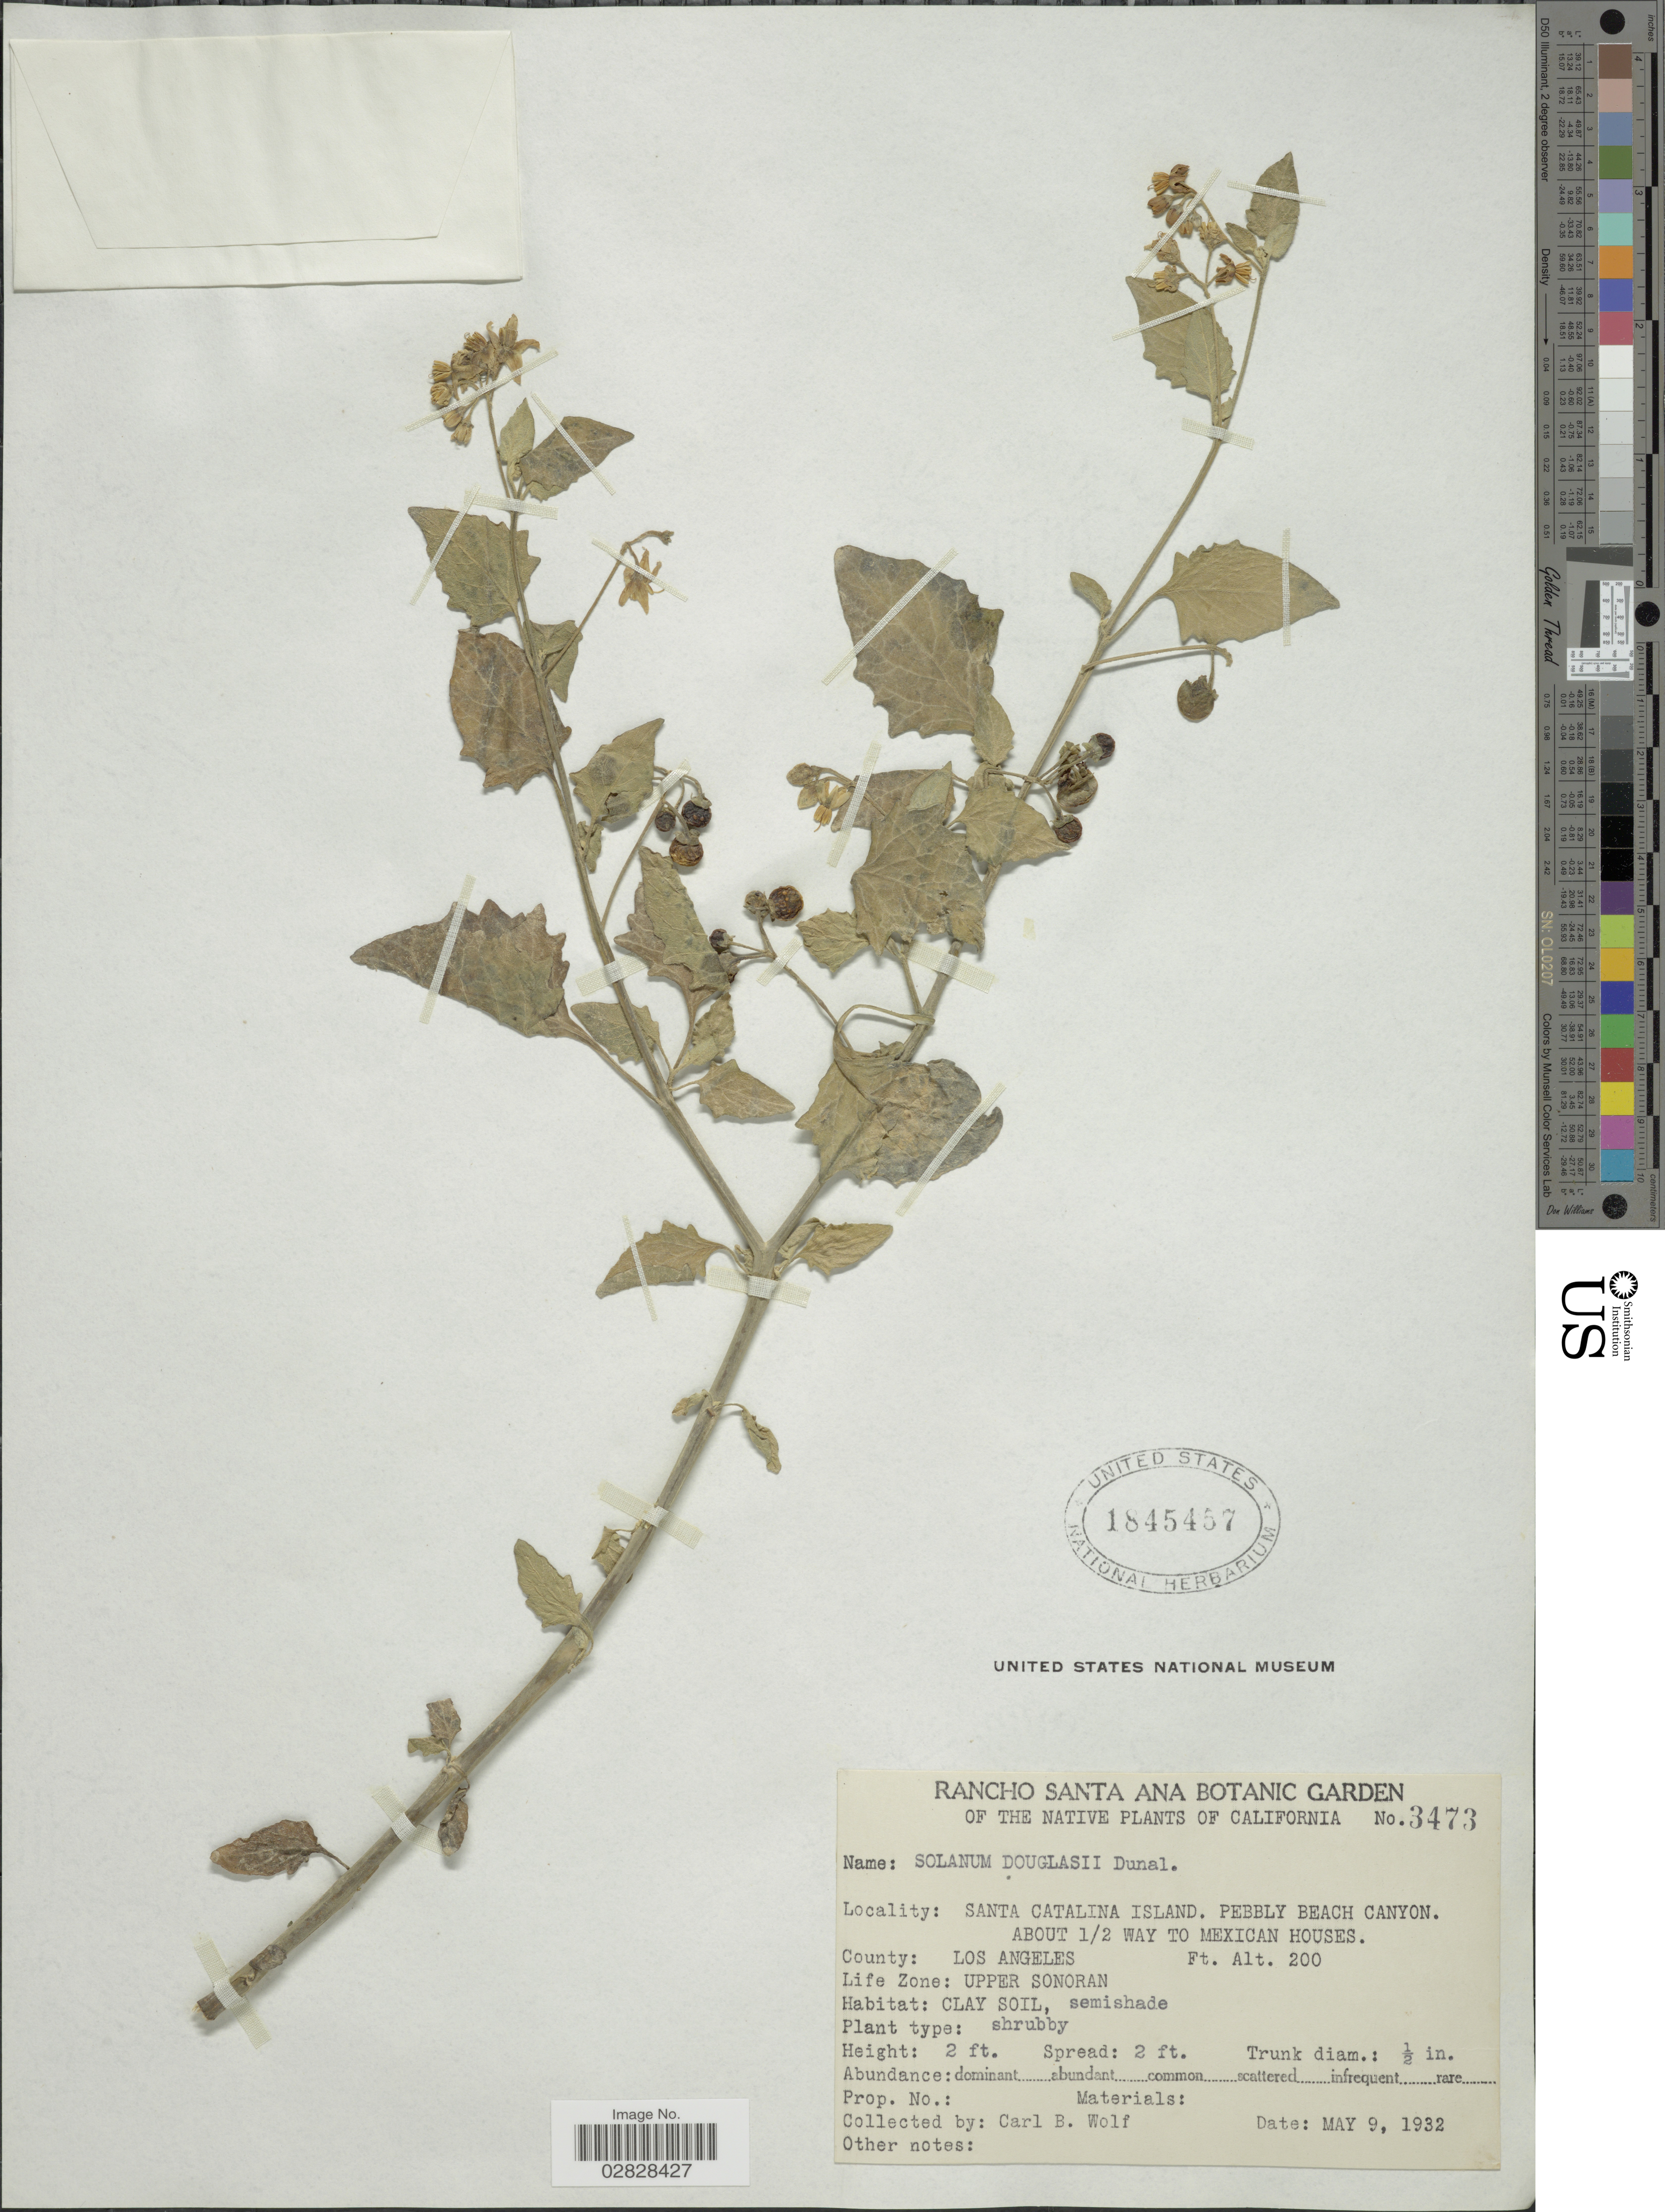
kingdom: Plantae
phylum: Tracheophyta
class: Magnoliopsida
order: Solanales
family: Solanaceae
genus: Solanum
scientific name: Solanum douglasii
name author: Dunal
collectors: C. B. Wolf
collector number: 3473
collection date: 1932-05-09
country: United States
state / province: California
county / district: Los Angeles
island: Santa Catalina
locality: Santa Catalina Island. Pebbly Beach Canyon. About ½ way to Mexican Houses. County: Los Angeles. Life Zone: Upper Sonoran.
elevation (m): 61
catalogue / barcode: US 1845457